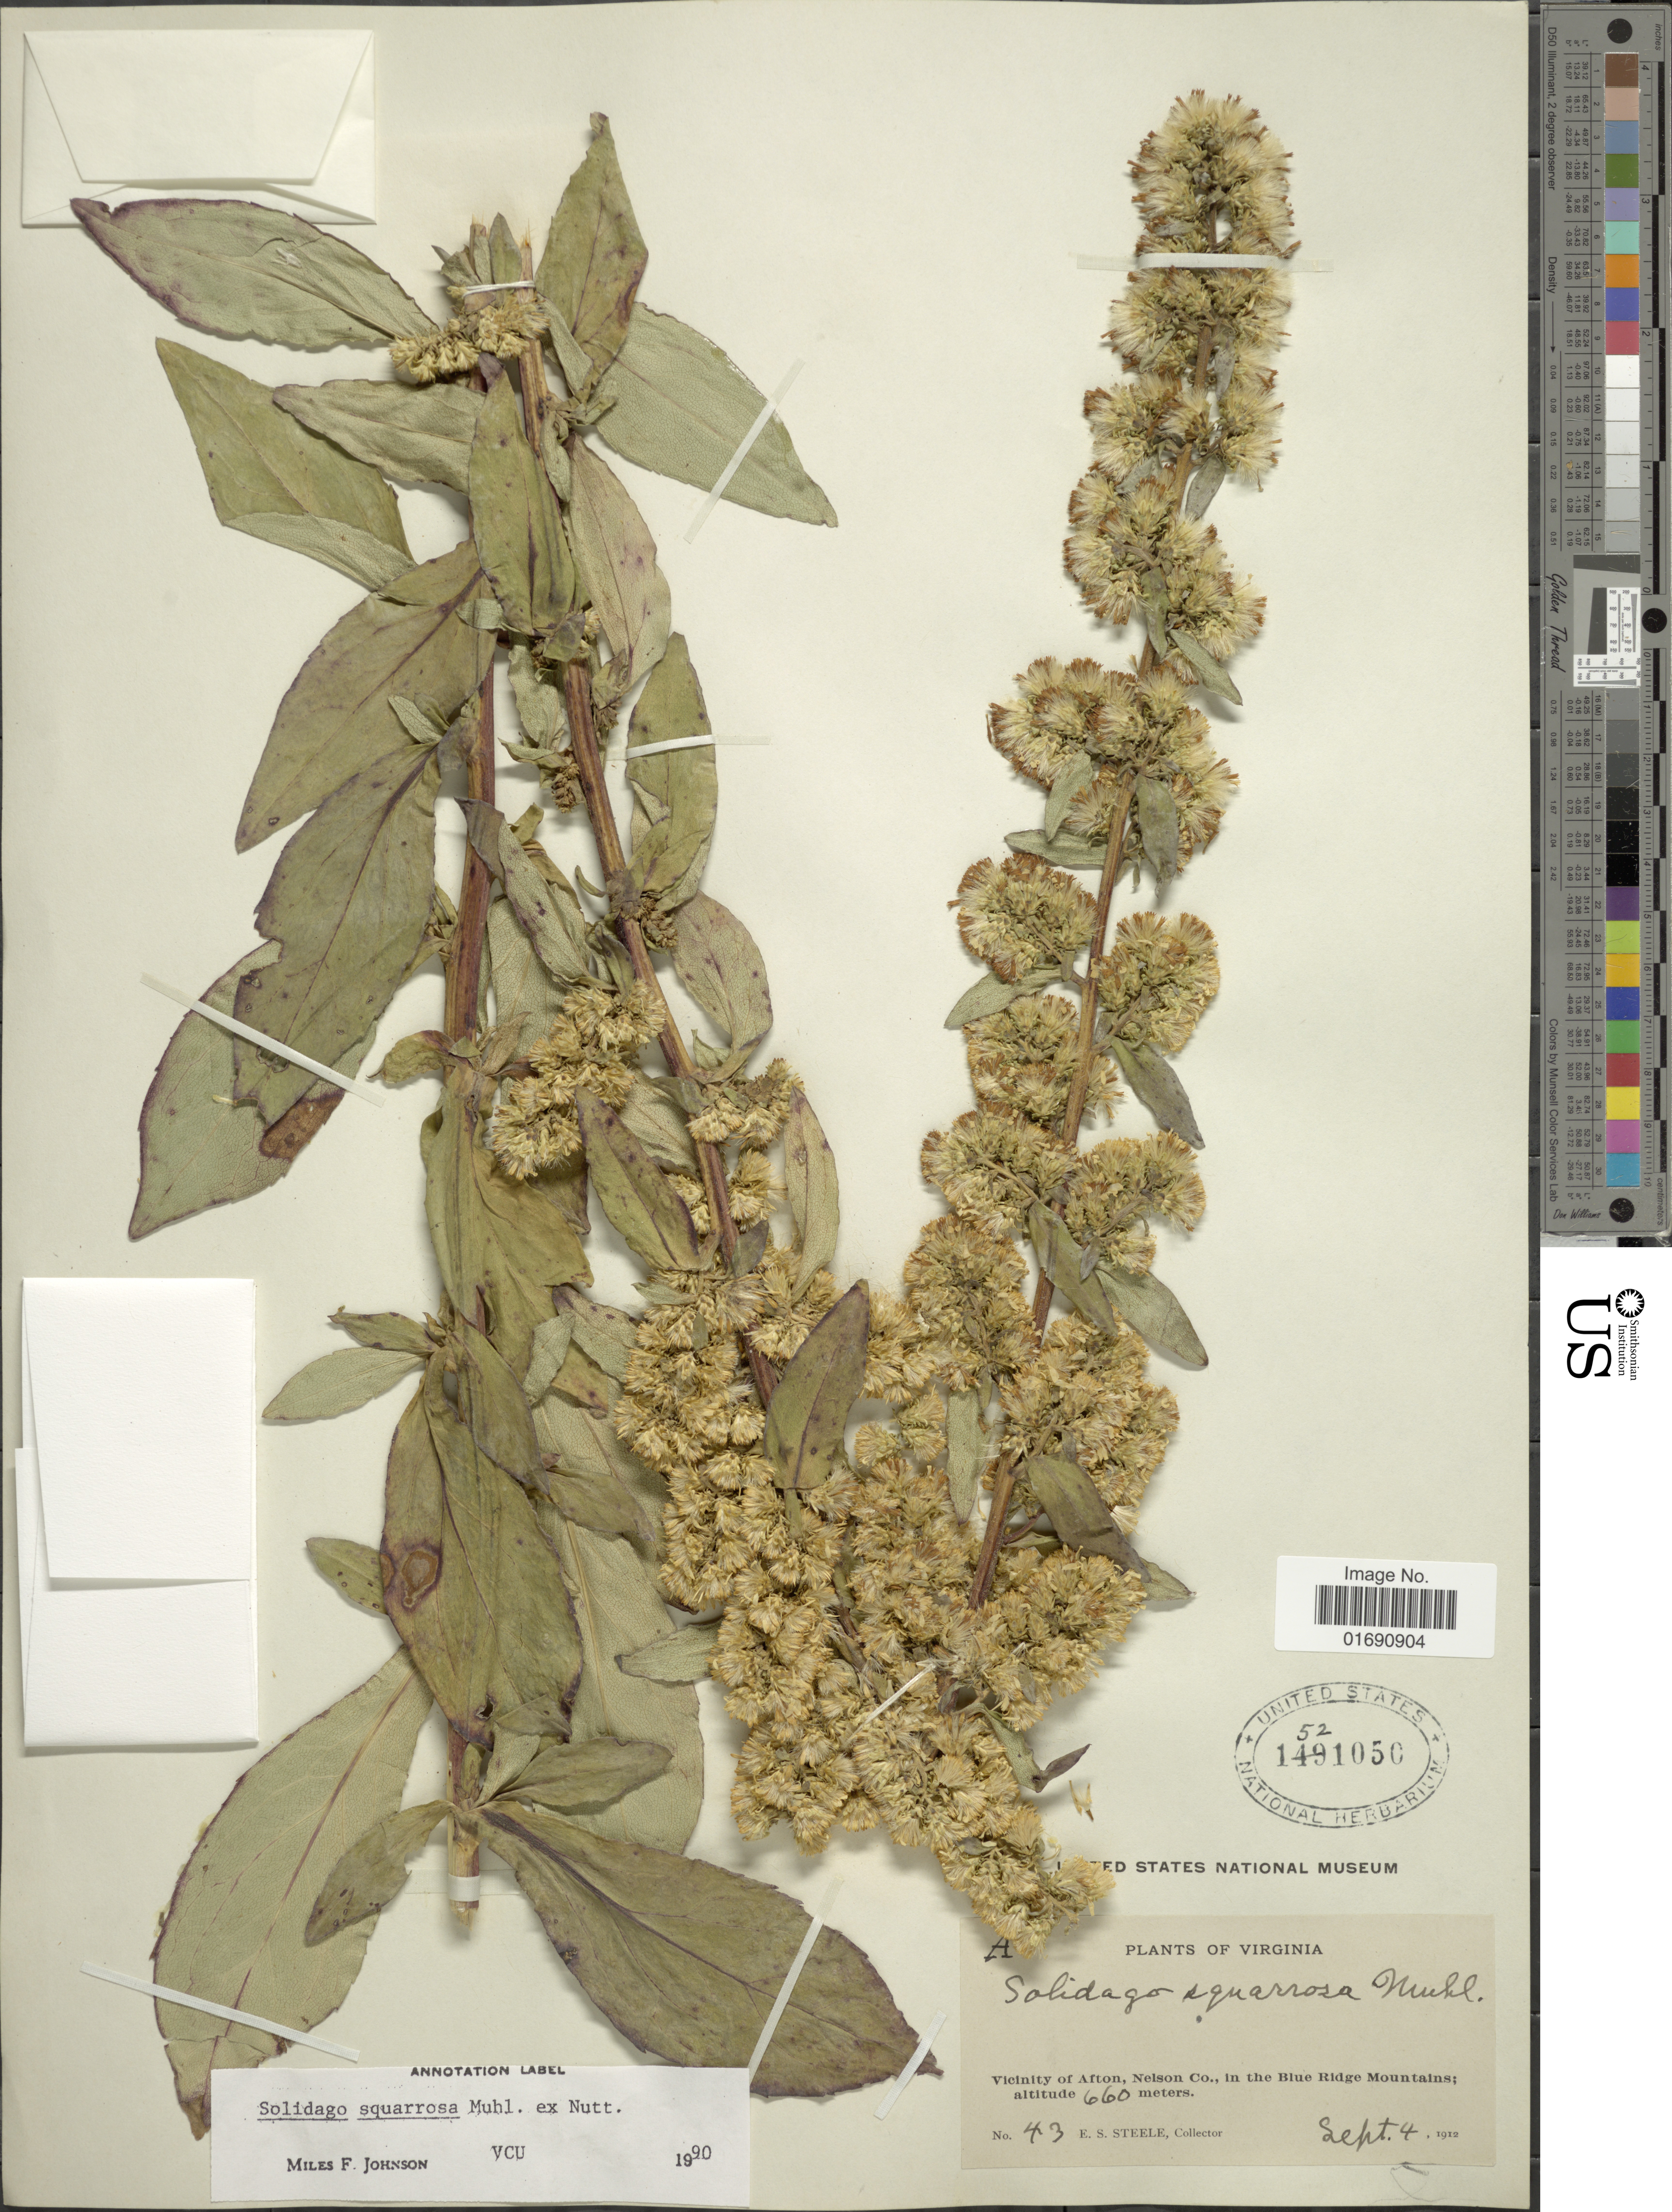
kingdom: Plantae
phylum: Tracheophyta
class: Magnoliopsida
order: Asterales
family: Asteraceae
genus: Solidago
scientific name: Solidago squarrosa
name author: Muhl.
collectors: E. Steele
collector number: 43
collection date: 1912-09-04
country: United States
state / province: Virginia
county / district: Nelson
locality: Vicinity of Afton, Neslon Co., in the Blue Ridge Mountains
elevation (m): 660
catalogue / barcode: US 1521050